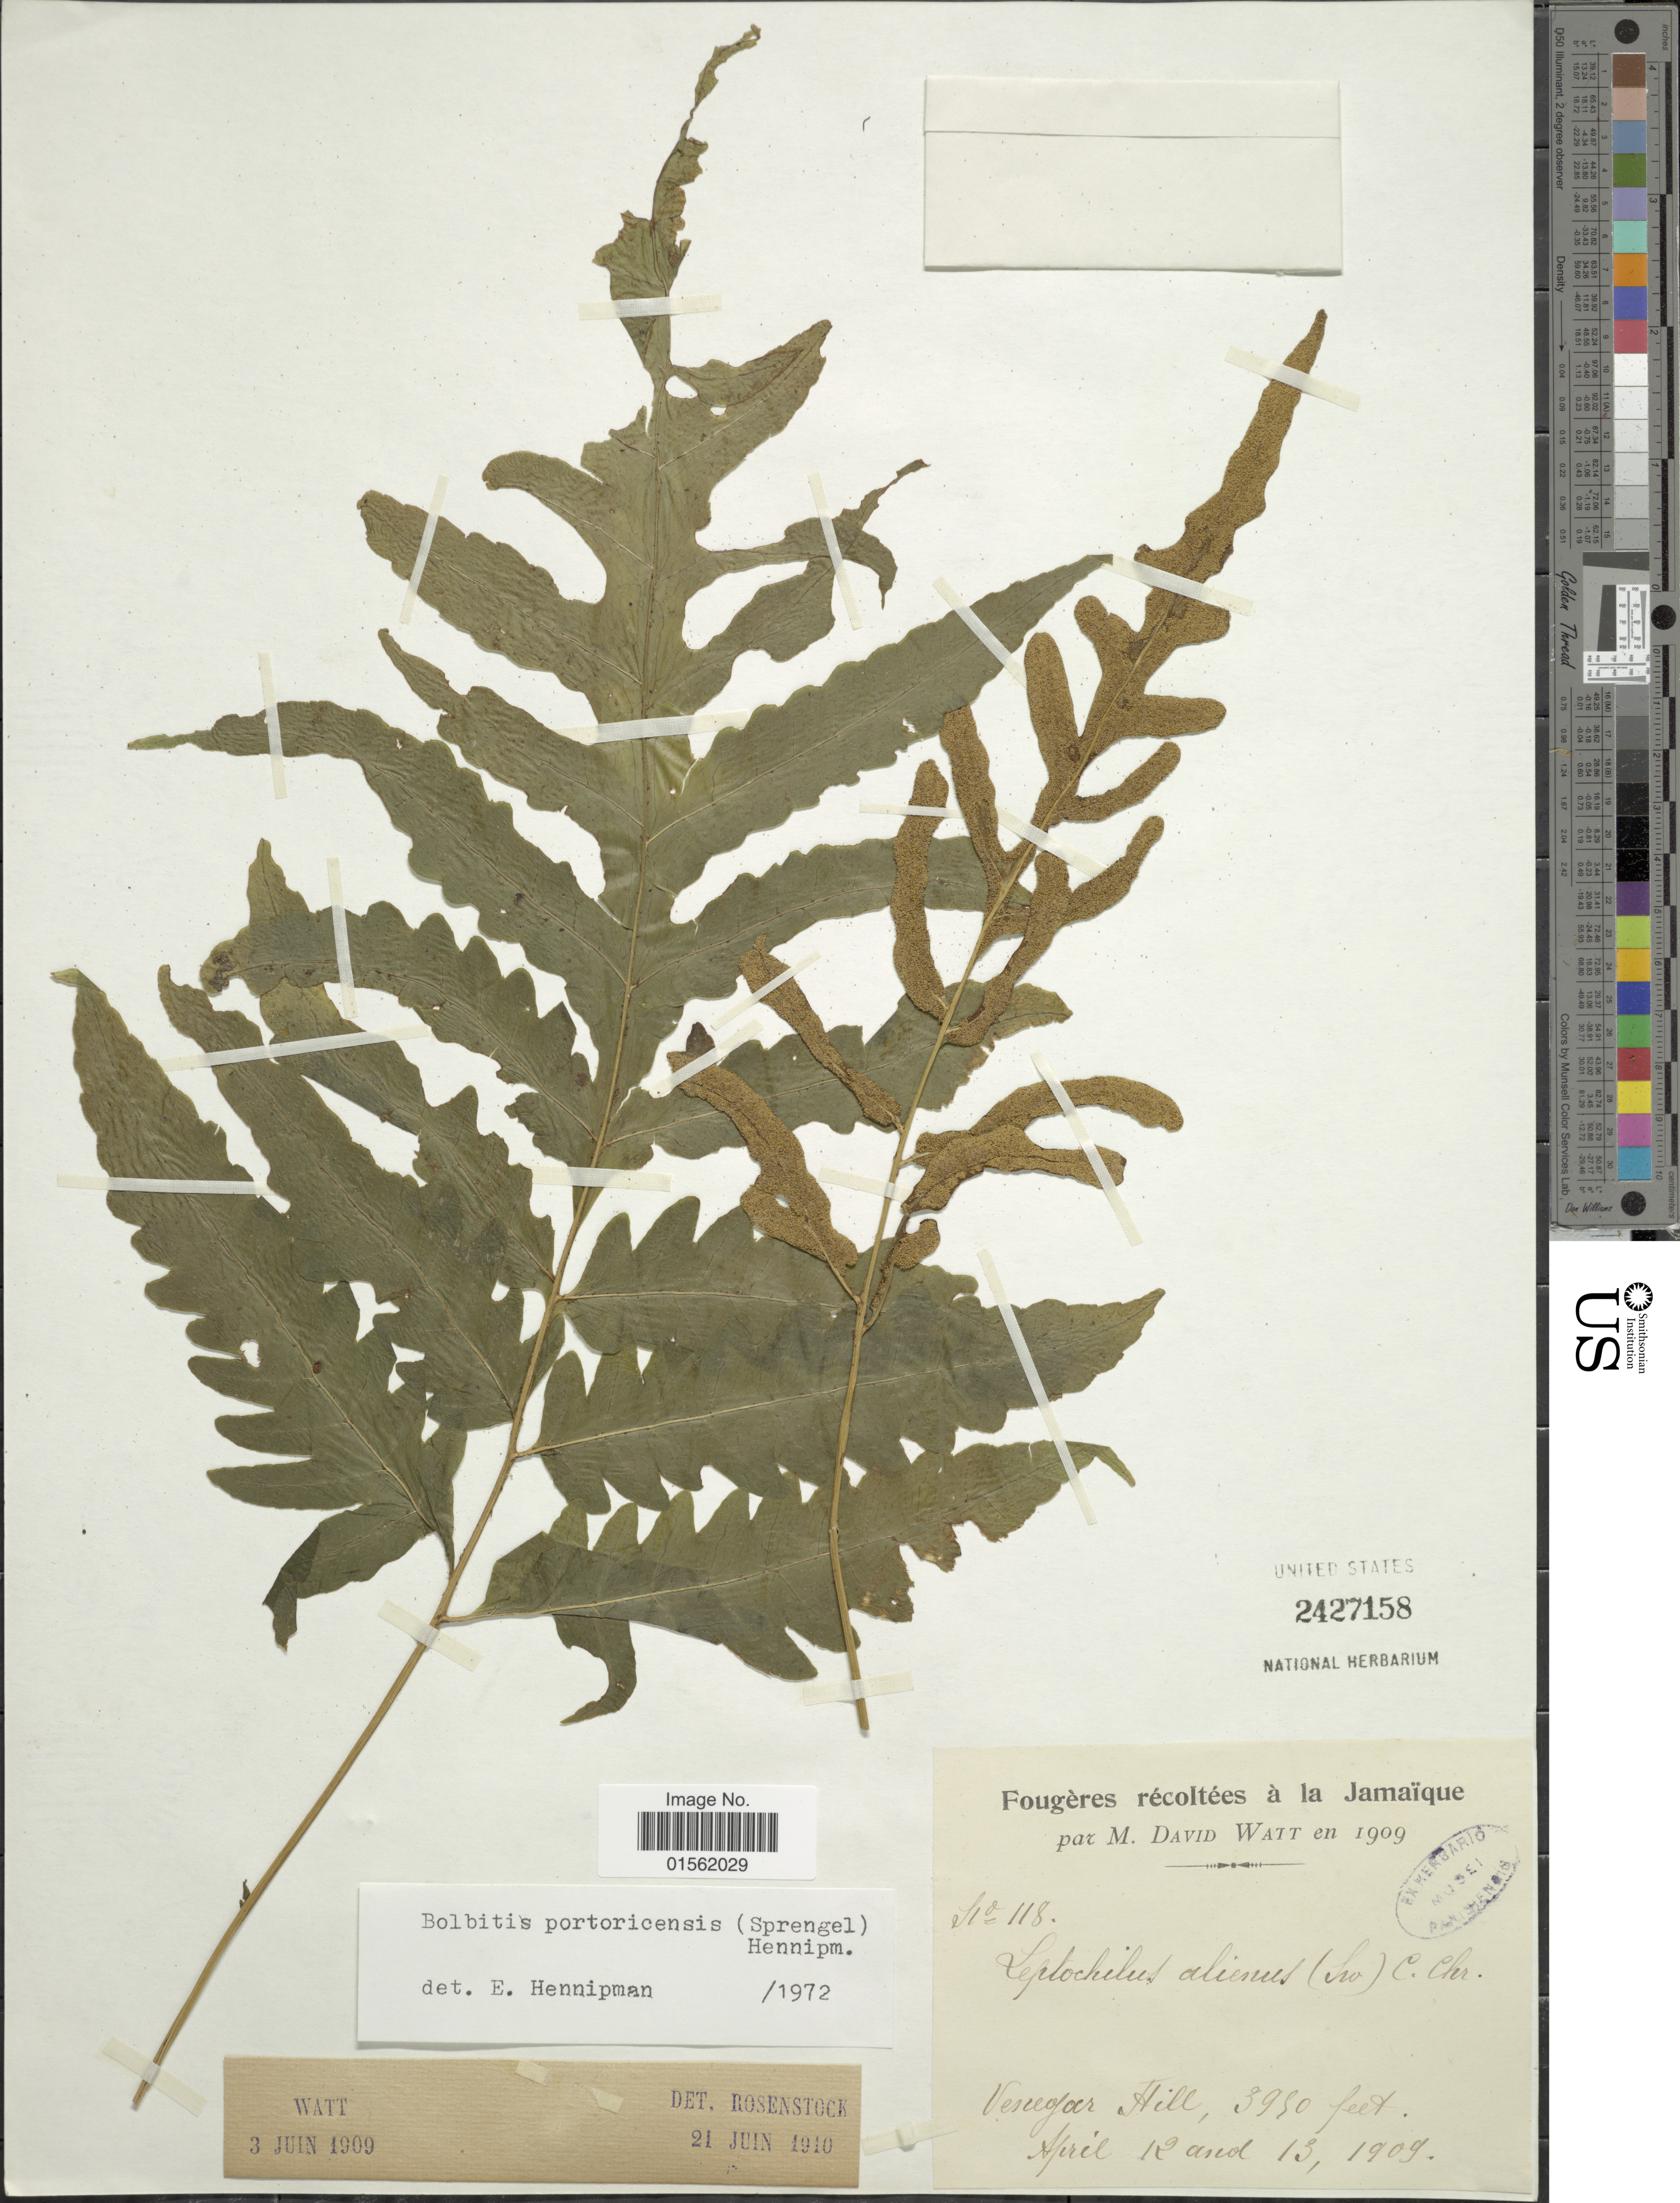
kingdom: Plantae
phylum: Tracheophyta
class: Polypodiopsida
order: Polypodiales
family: Dryopteridaceae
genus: Bolbitis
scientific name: Bolbitis portoricensis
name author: (Spreng.) Hennipman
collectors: D. A. P. Watt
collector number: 118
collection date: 1909-04-12/1909-04-13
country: Jamaica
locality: Vinegar Hill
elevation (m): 1204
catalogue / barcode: US 2427158